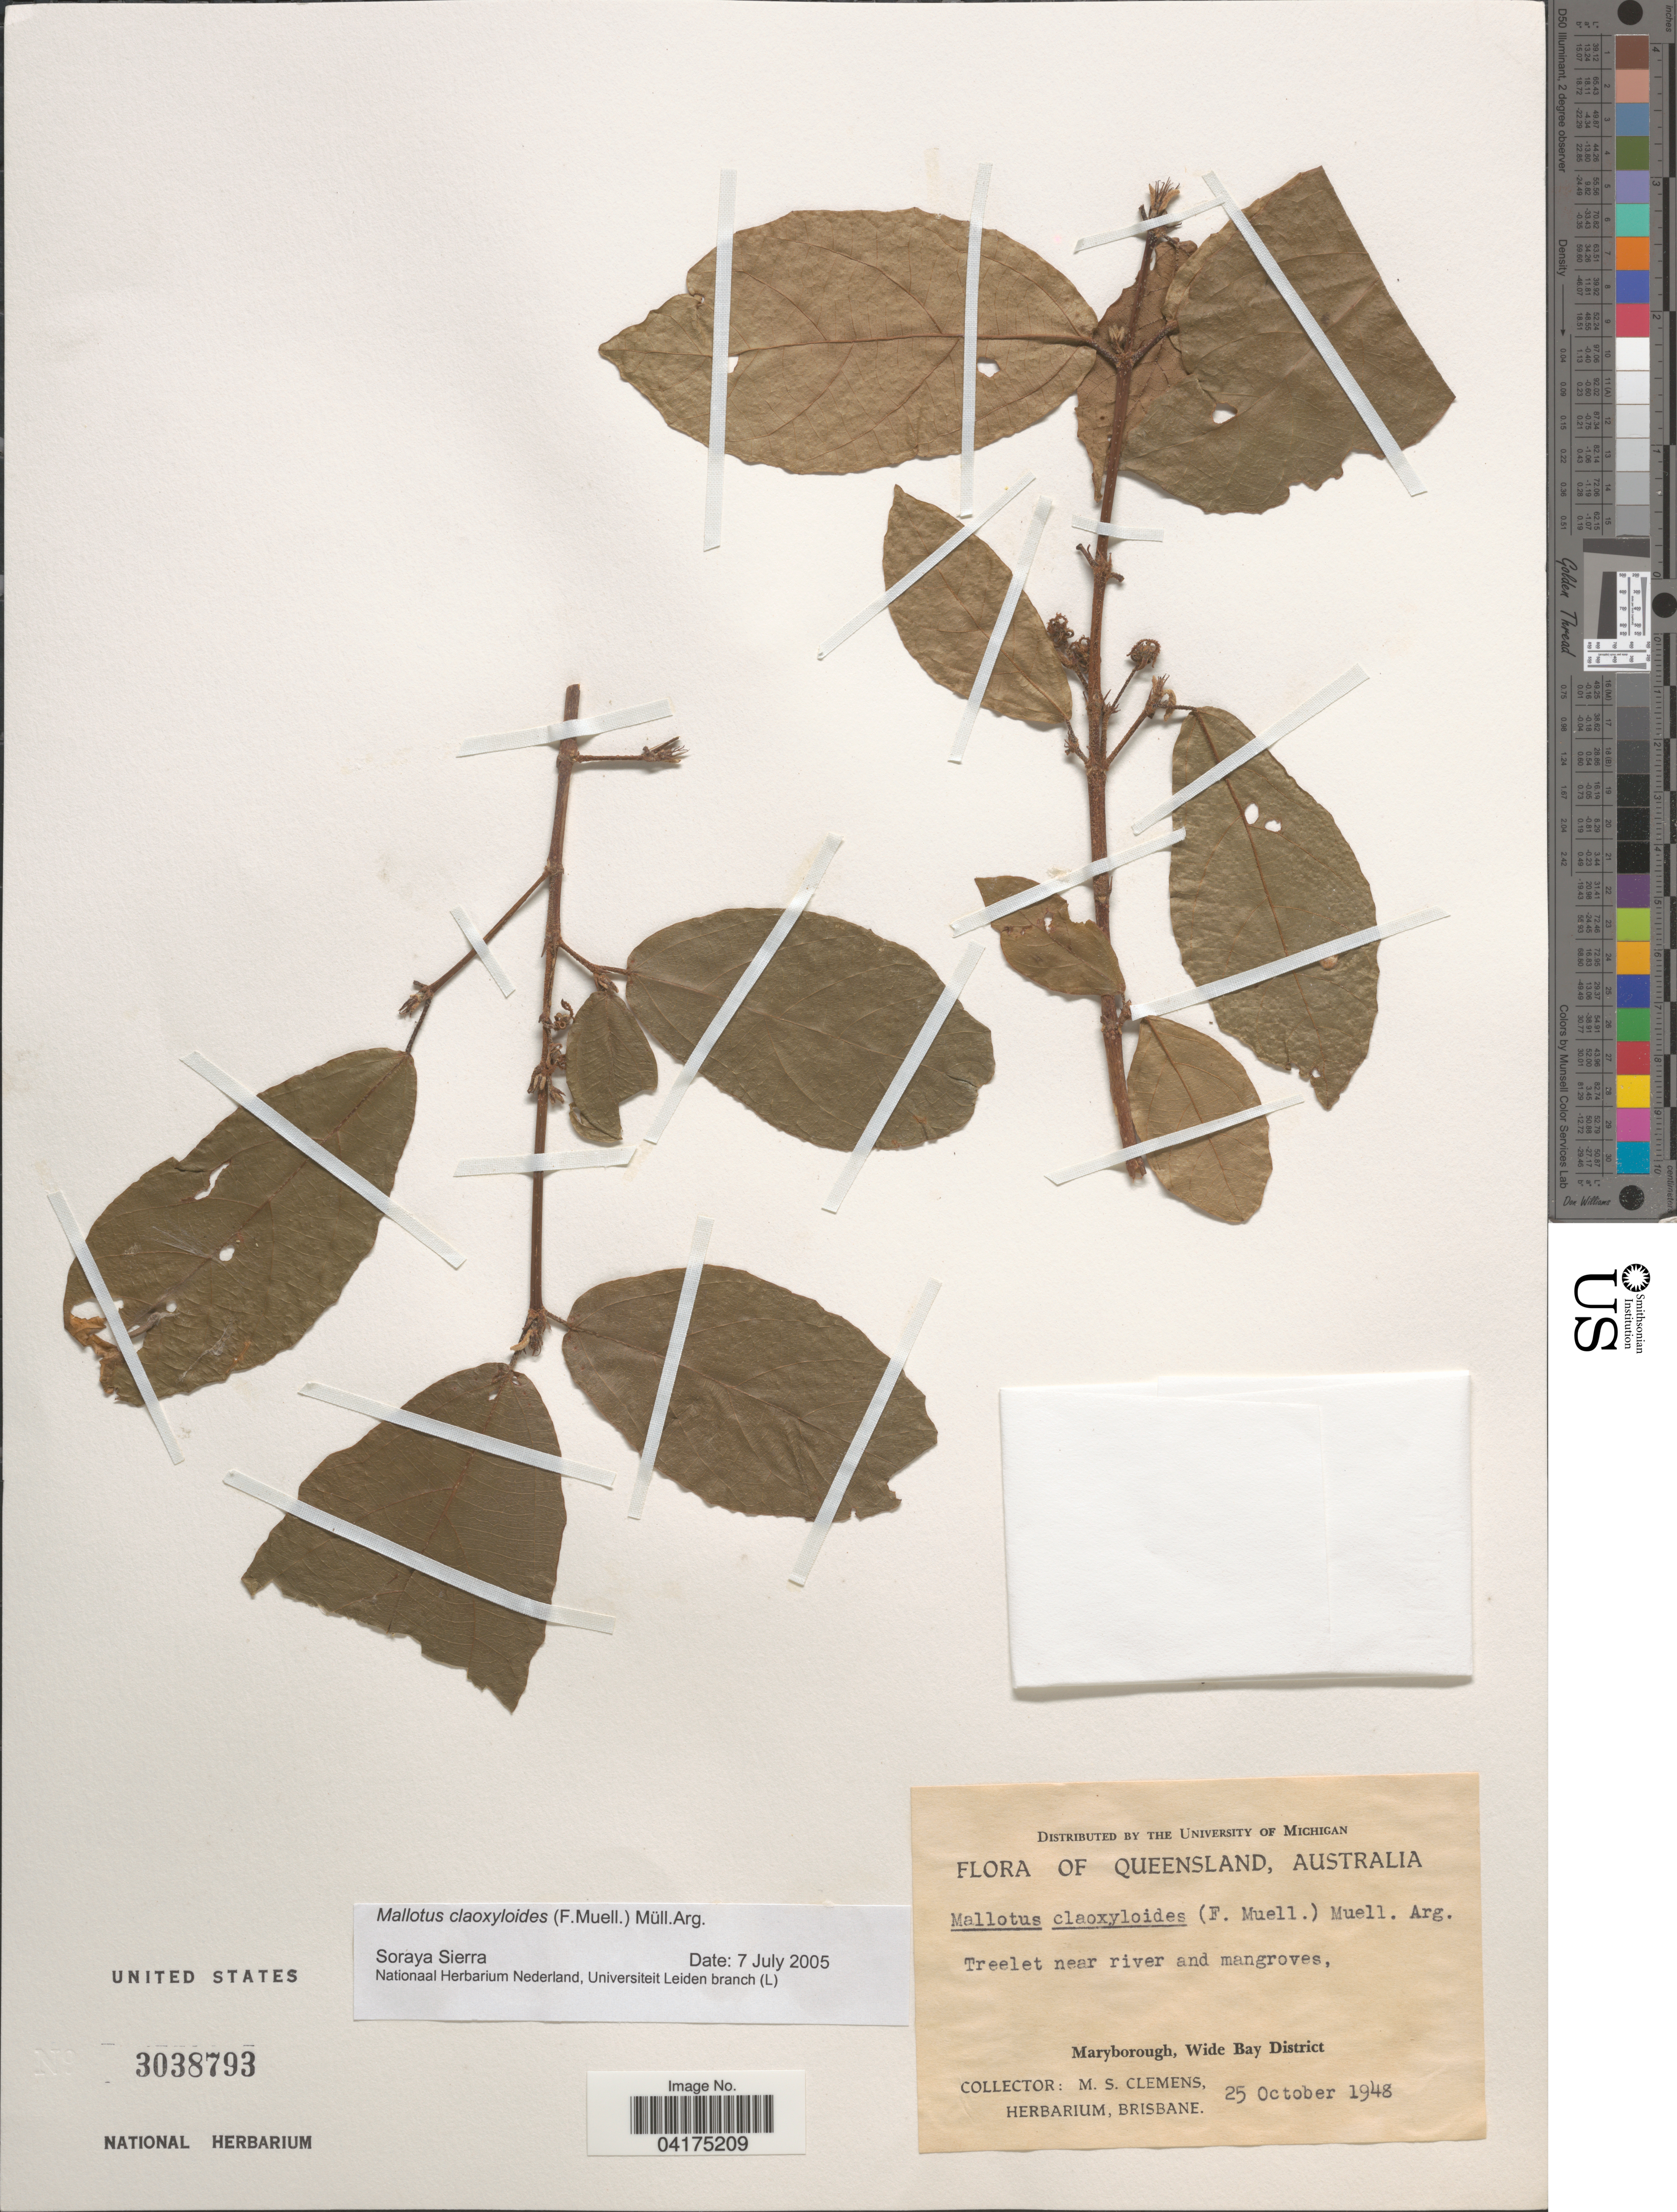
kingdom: Plantae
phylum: Tracheophyta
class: Magnoliopsida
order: Malpighiales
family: Euphorbiaceae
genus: Mallotus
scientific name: Mallotus claoxyloides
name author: (F. Muell.) Müll. Arg.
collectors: M. S. Clemens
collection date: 1948-10-25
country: Australia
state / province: Queensland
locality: Maryborough, Wide Bay District.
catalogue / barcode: US 3038793